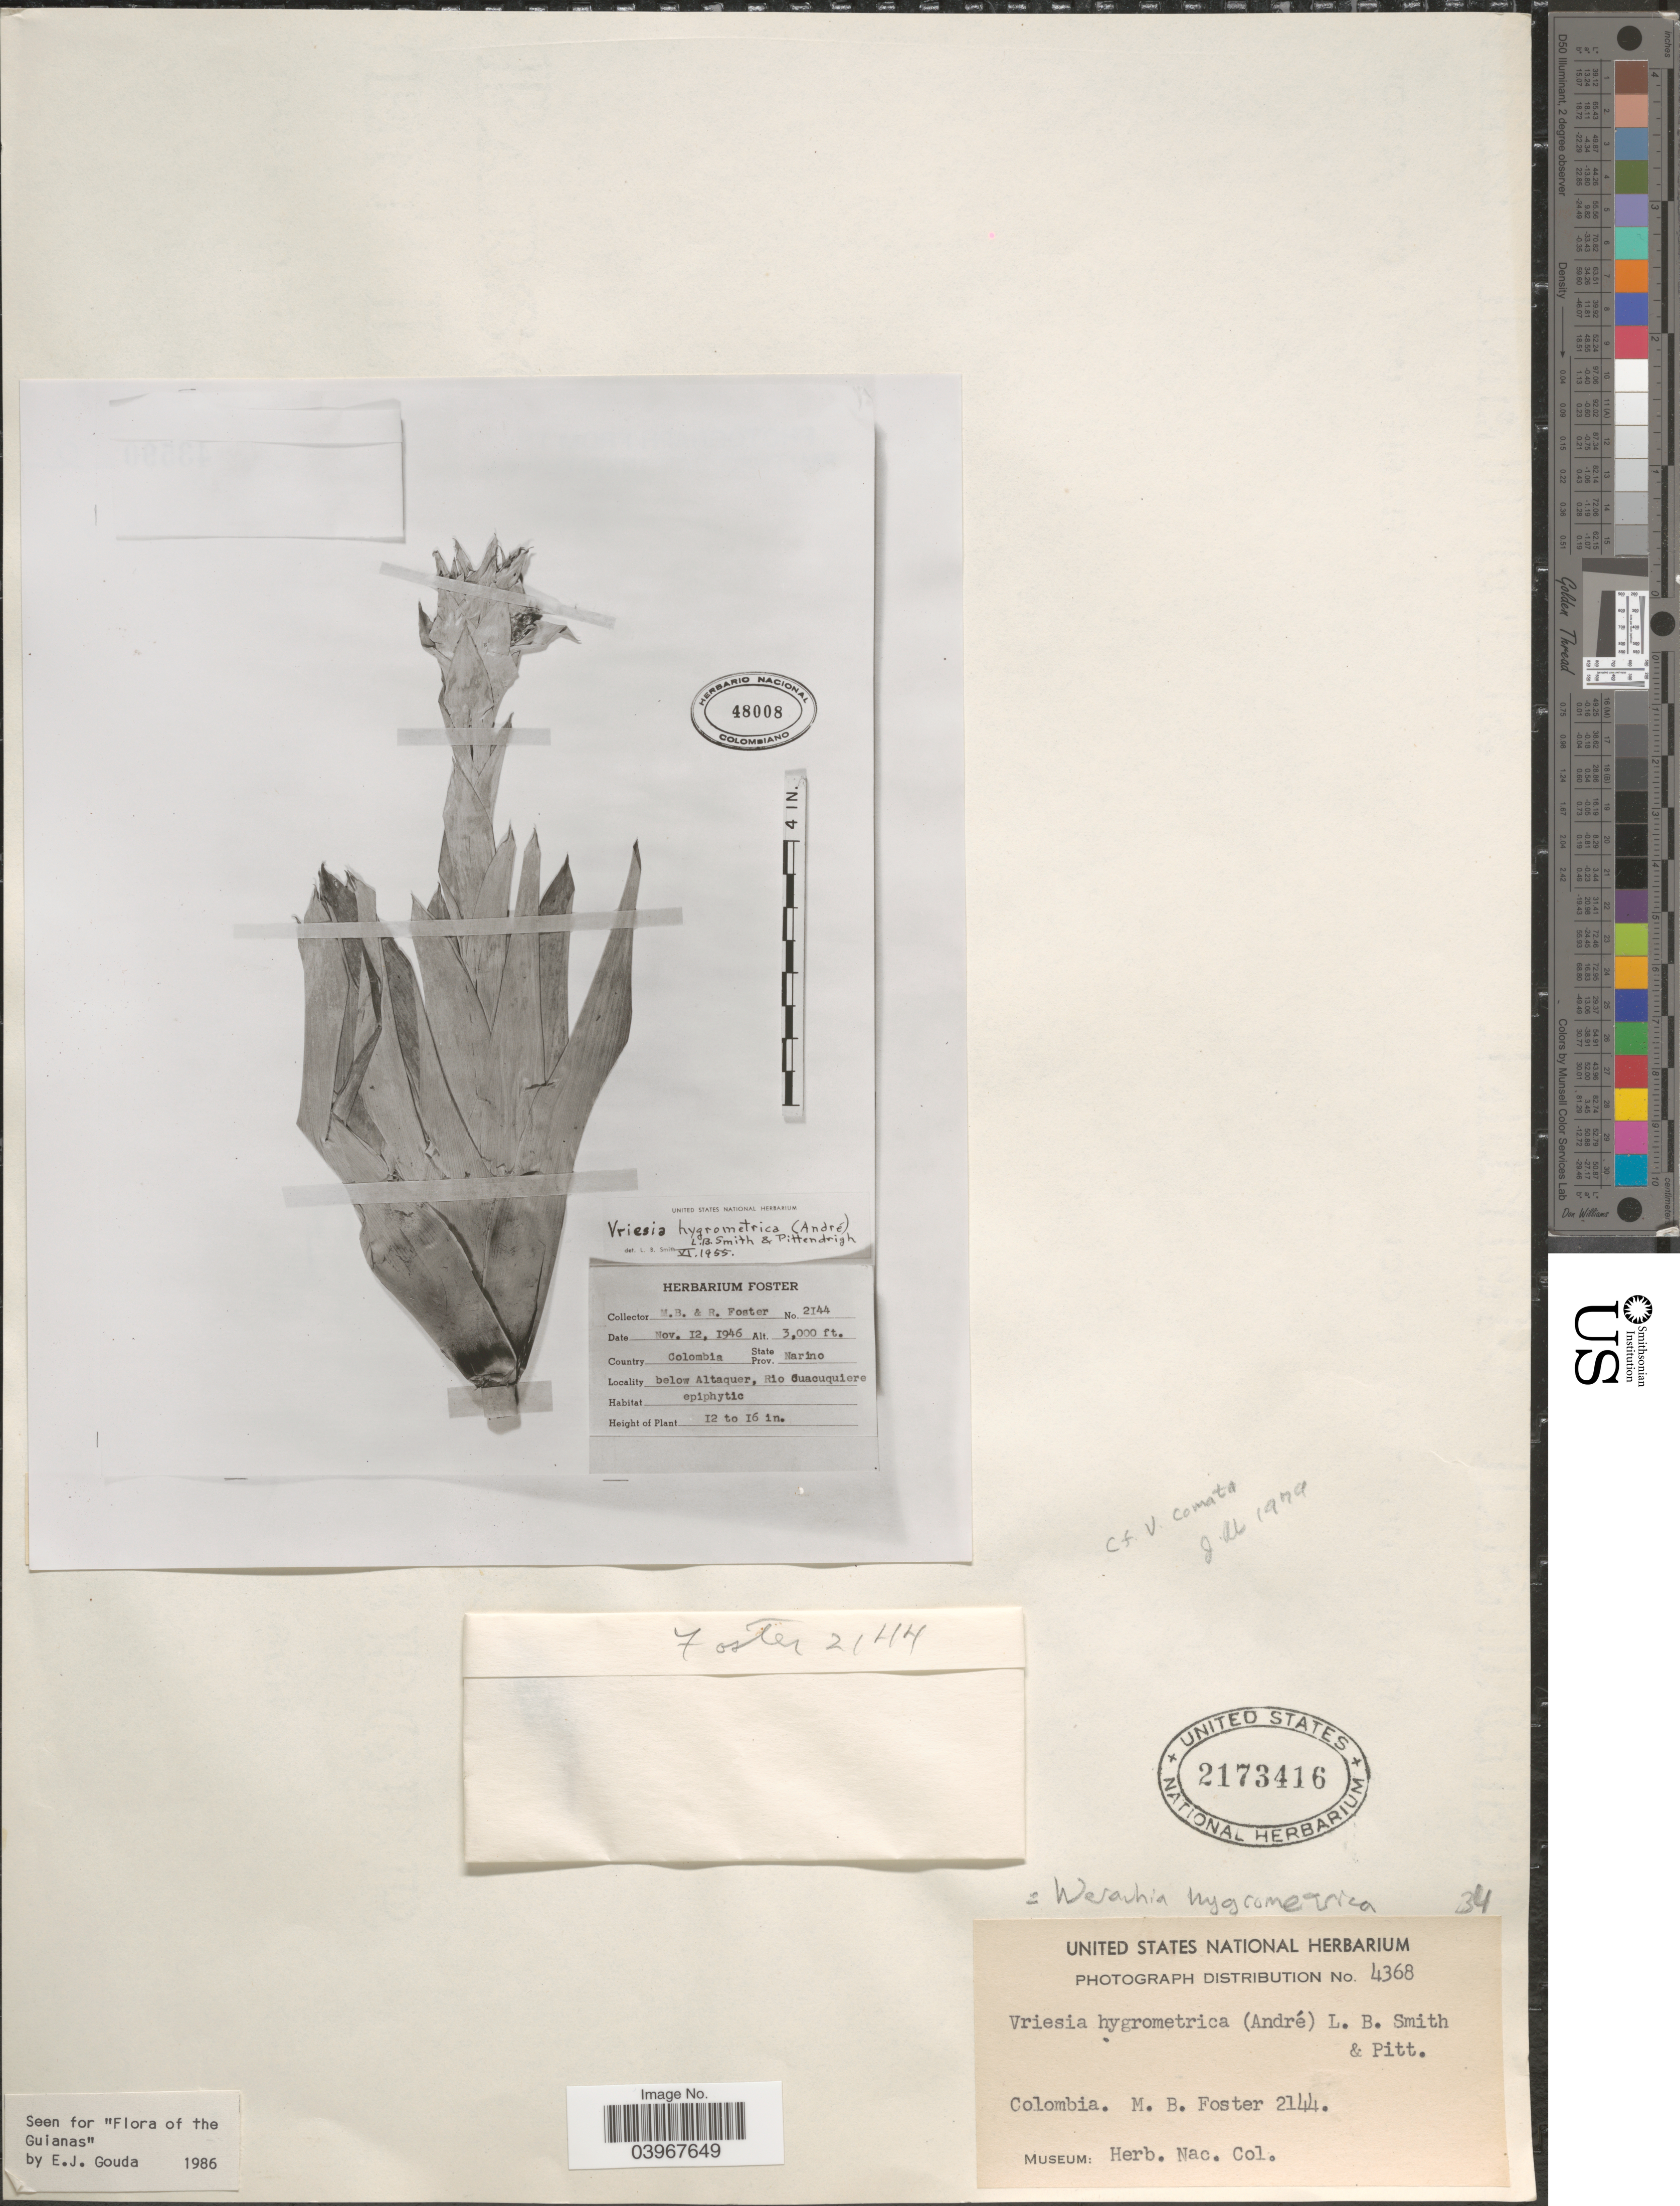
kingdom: Plantae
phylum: Tracheophyta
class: Liliopsida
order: Poales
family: Bromeliaceae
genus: Werauhia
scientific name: Werauhia hygrometrica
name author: (André) J.R. Grant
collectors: M. B. Foster & R. Foster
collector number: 2144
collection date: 1946-11-12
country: Colombia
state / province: Nariño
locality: Below Altaquer, Rio Guacuquiere.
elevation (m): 914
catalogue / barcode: US 2173416